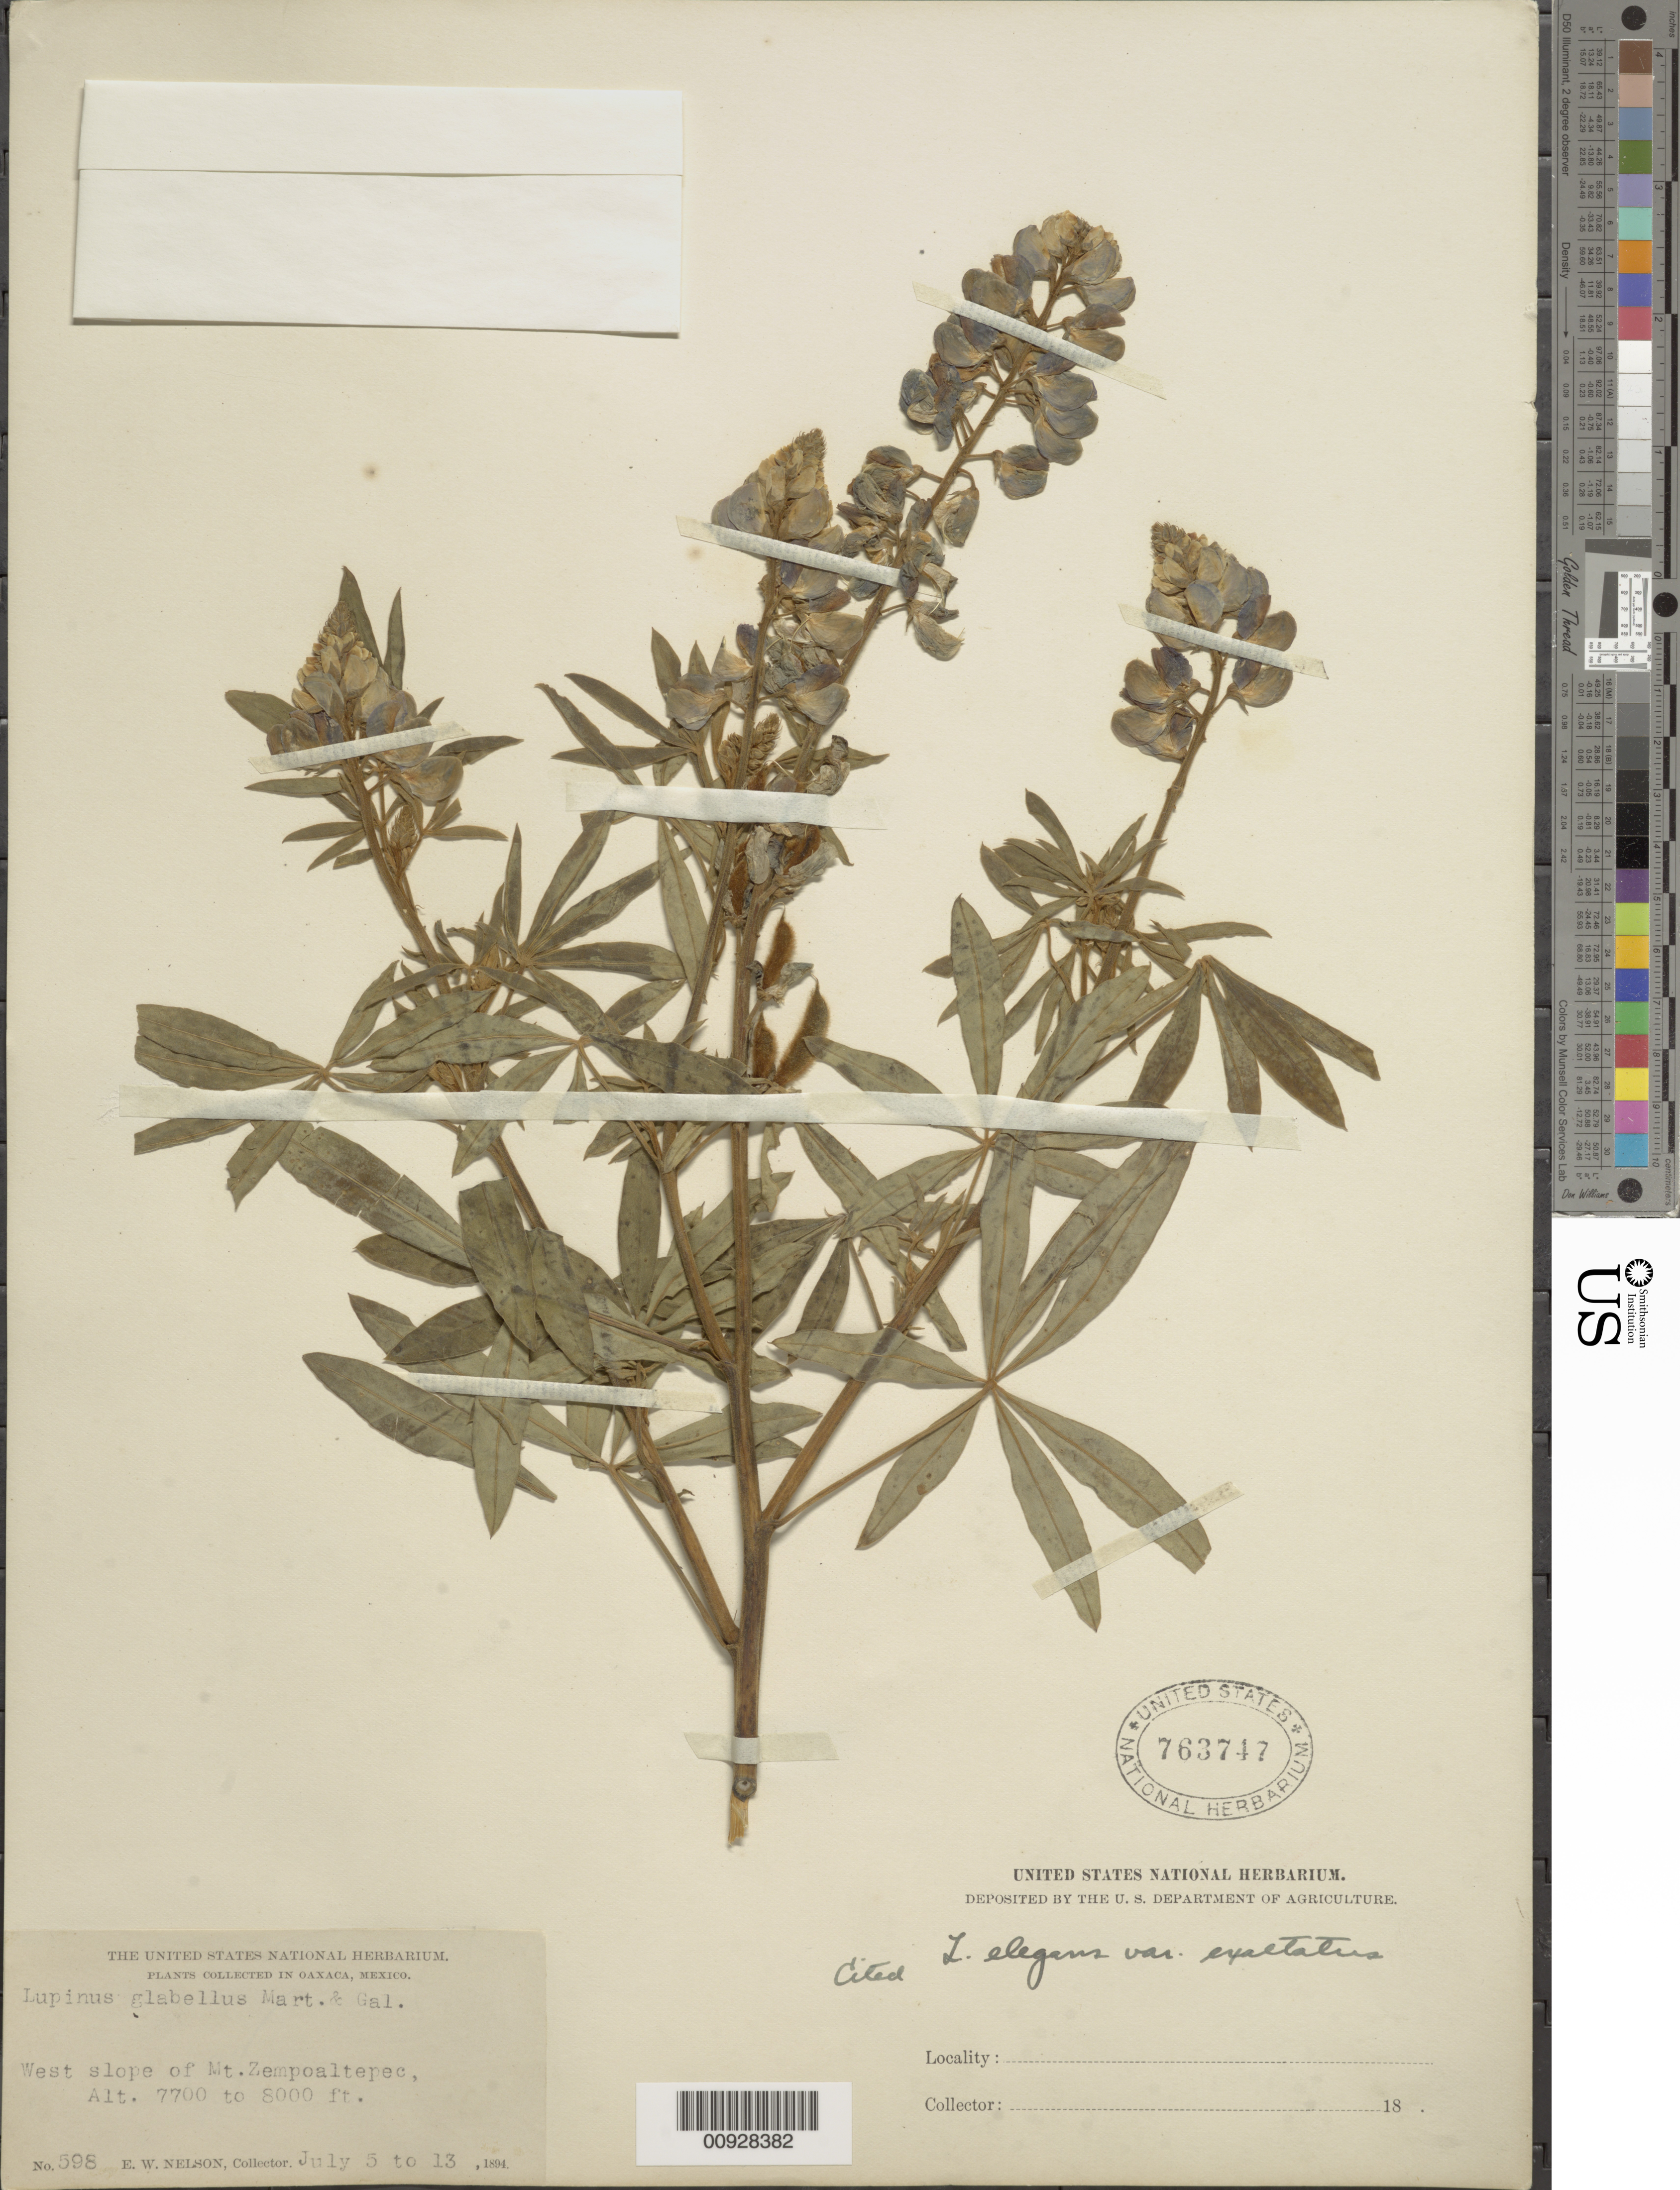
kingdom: Plantae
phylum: Tracheophyta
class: Magnoliopsida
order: Fabales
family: Fabaceae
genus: Lupinus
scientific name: Lupinus elegans var. exaltatus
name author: (Zucc.) C.P. Sm.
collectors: E. W. Nelson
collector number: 598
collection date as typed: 05 Jul 1894 to 13 Jul 1894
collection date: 1894-07-05/1894-07-13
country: Mexico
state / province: Oaxaca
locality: West slope of Mt. Zempoaltepec.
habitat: West slope of Mountain.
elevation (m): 2347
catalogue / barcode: US 763747